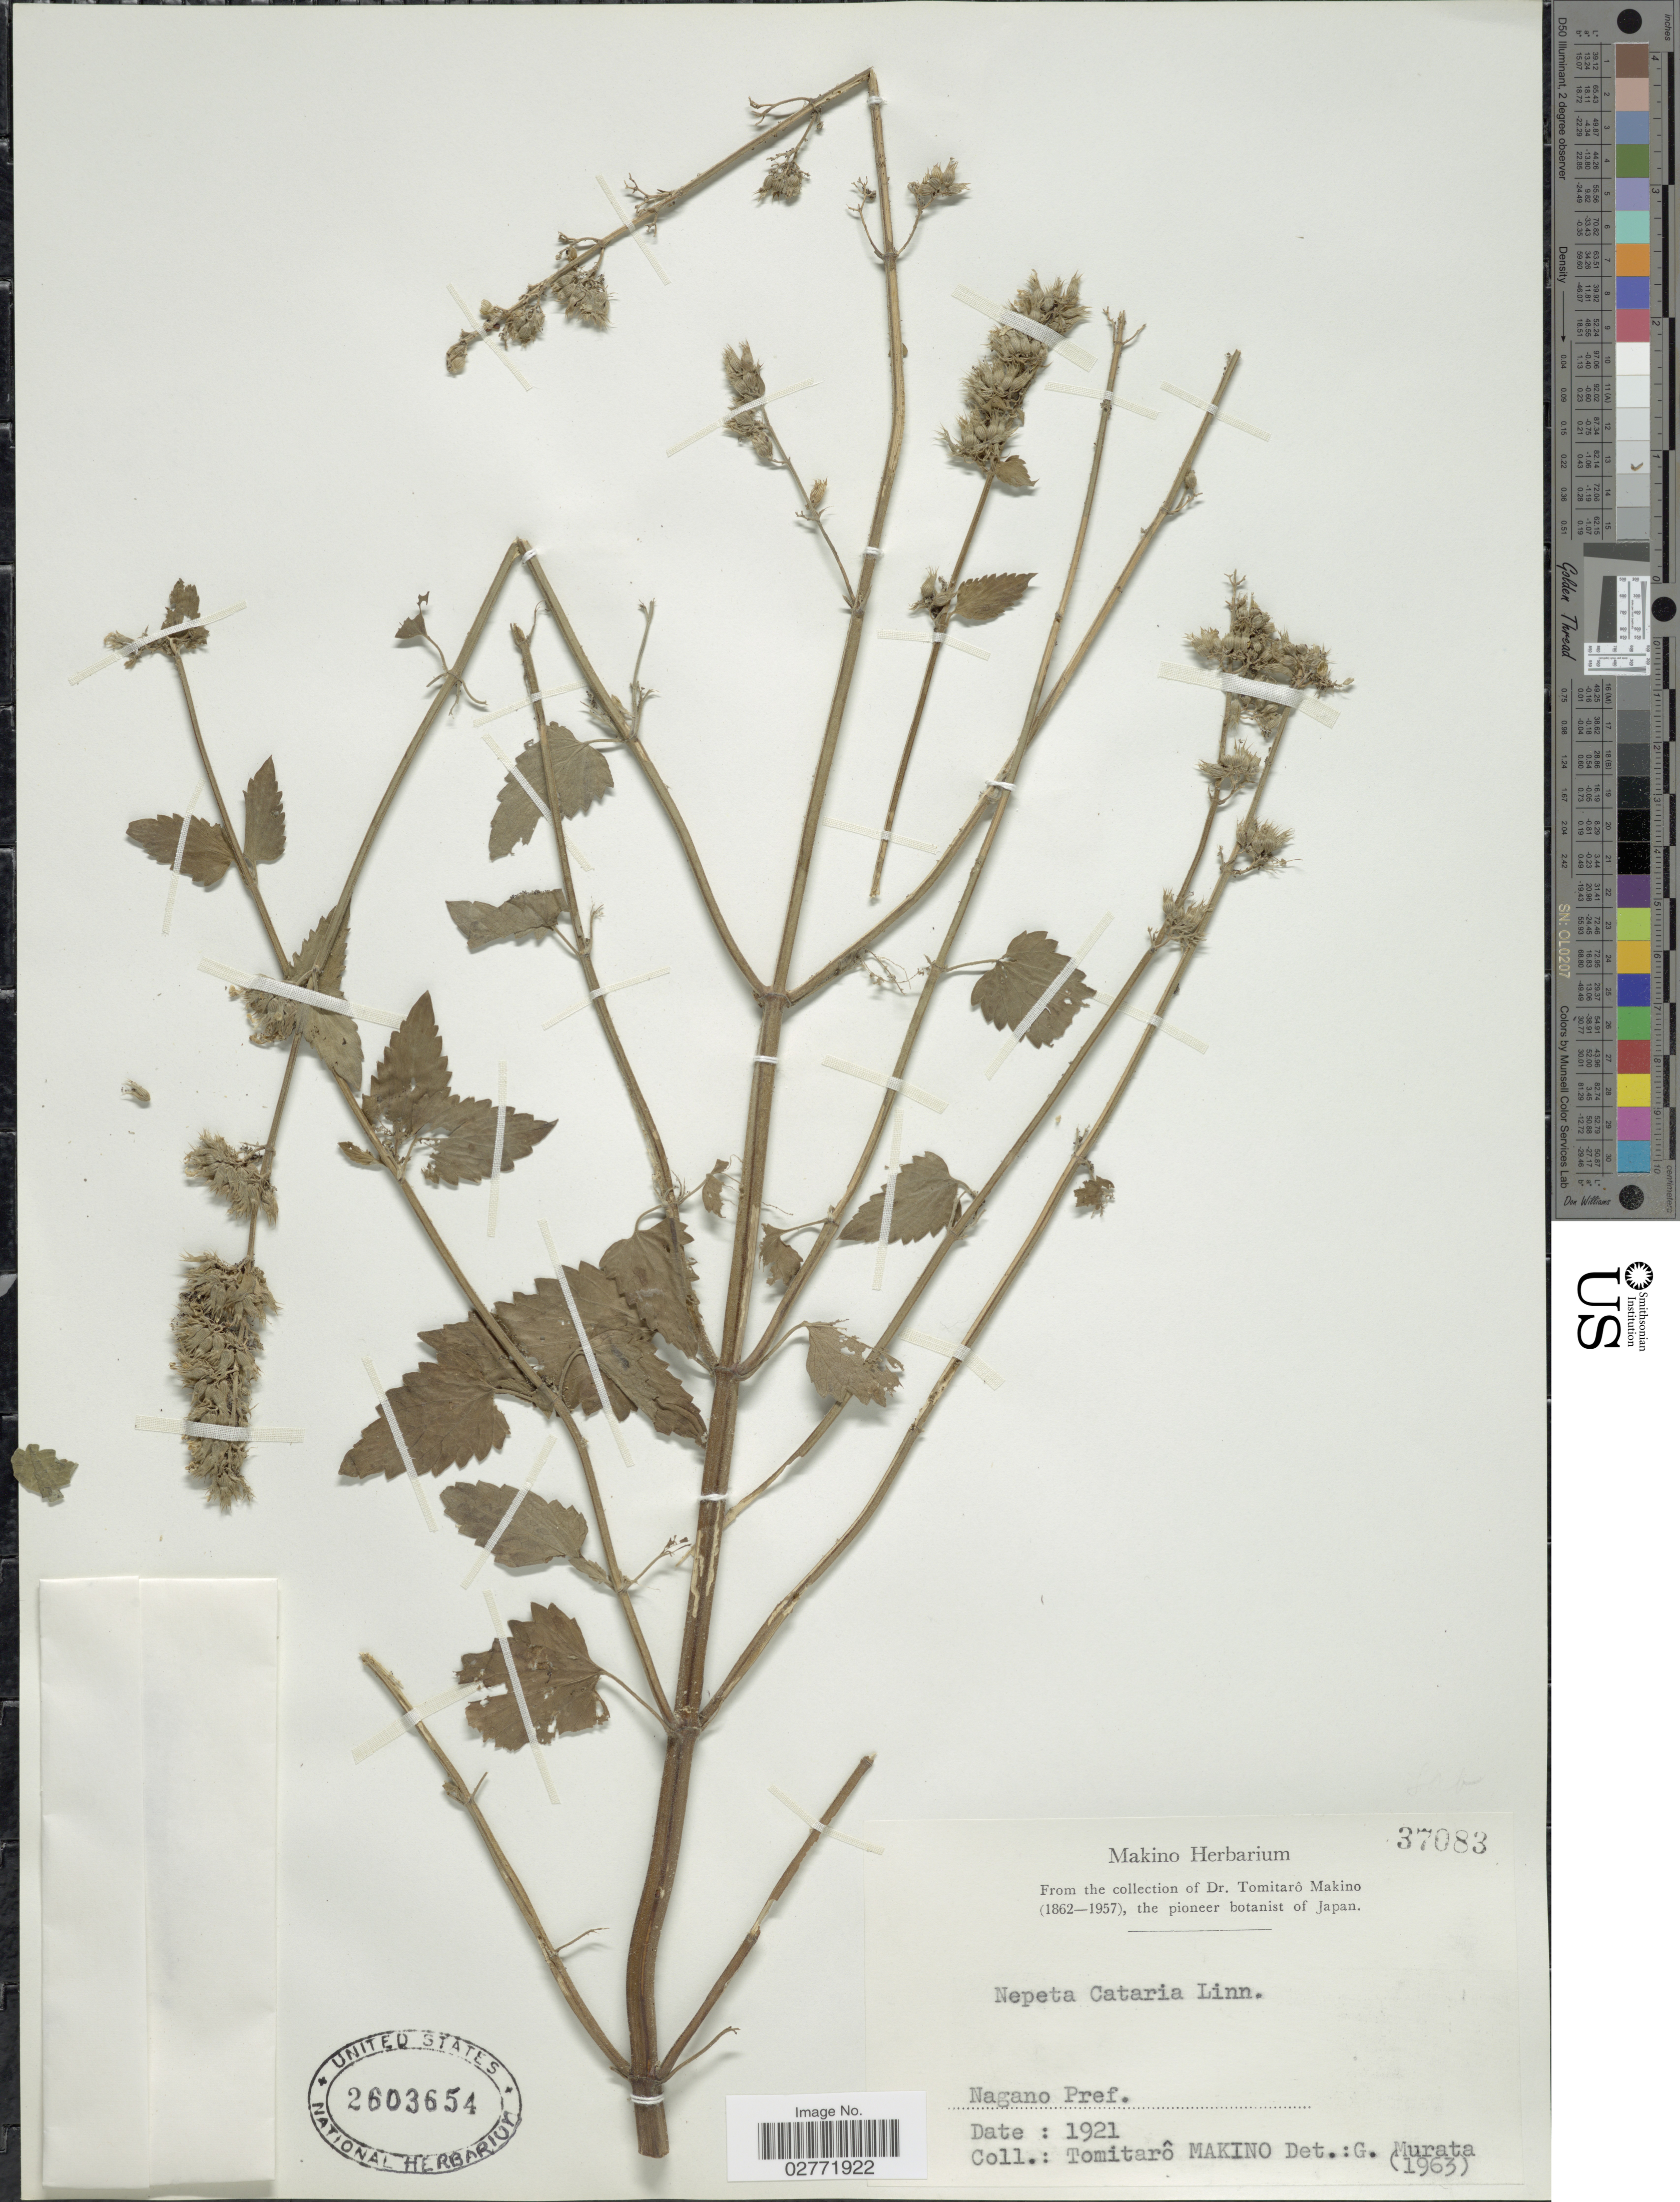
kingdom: Plantae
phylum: Tracheophyta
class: Magnoliopsida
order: Lamiales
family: Lamiaceae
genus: Nepeta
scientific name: Nepeta cataria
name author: L.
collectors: T. Makino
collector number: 37083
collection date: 1921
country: Japan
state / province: Nagano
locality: Nagano Pref.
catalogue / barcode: US 2603654